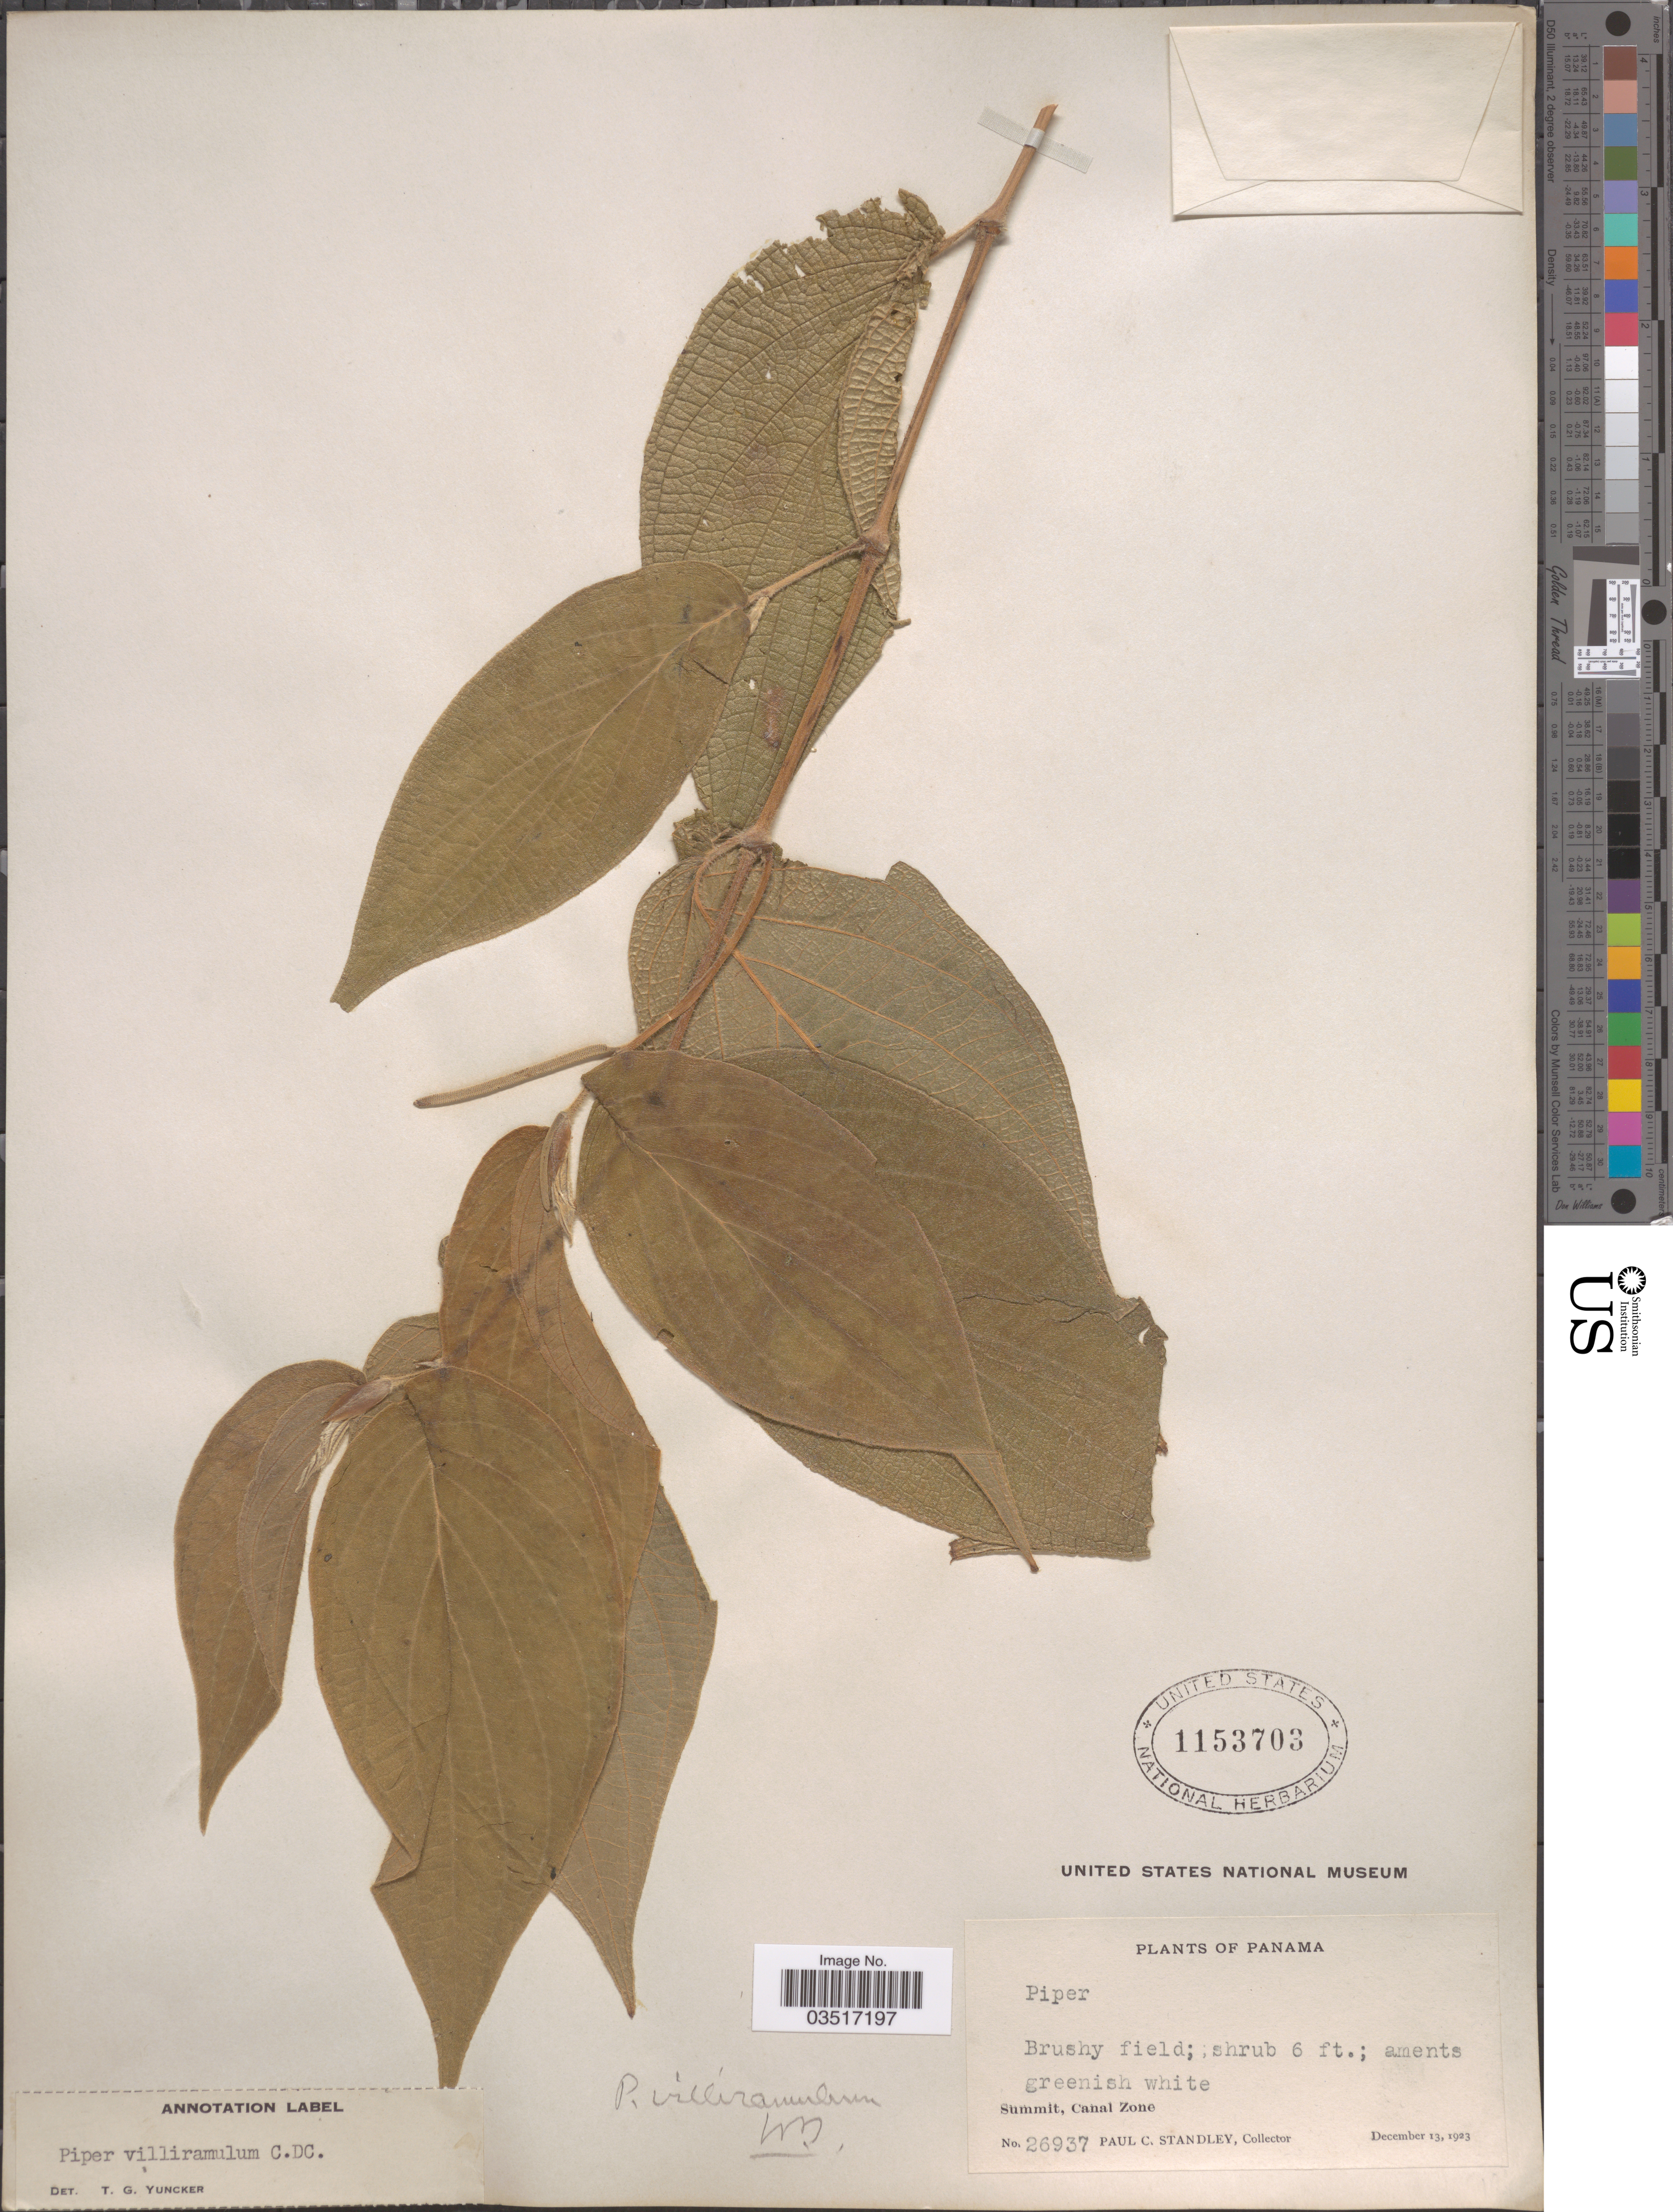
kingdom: Plantae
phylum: Tracheophyta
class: Magnoliopsida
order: Piperales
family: Piperaceae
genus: Piper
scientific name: Piper villiramulum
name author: C. DC.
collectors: P. C. Standley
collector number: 26937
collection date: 1923-12-13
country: Panama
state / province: Colón / Panamá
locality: Summit, Canal Zone.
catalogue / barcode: US 1153703